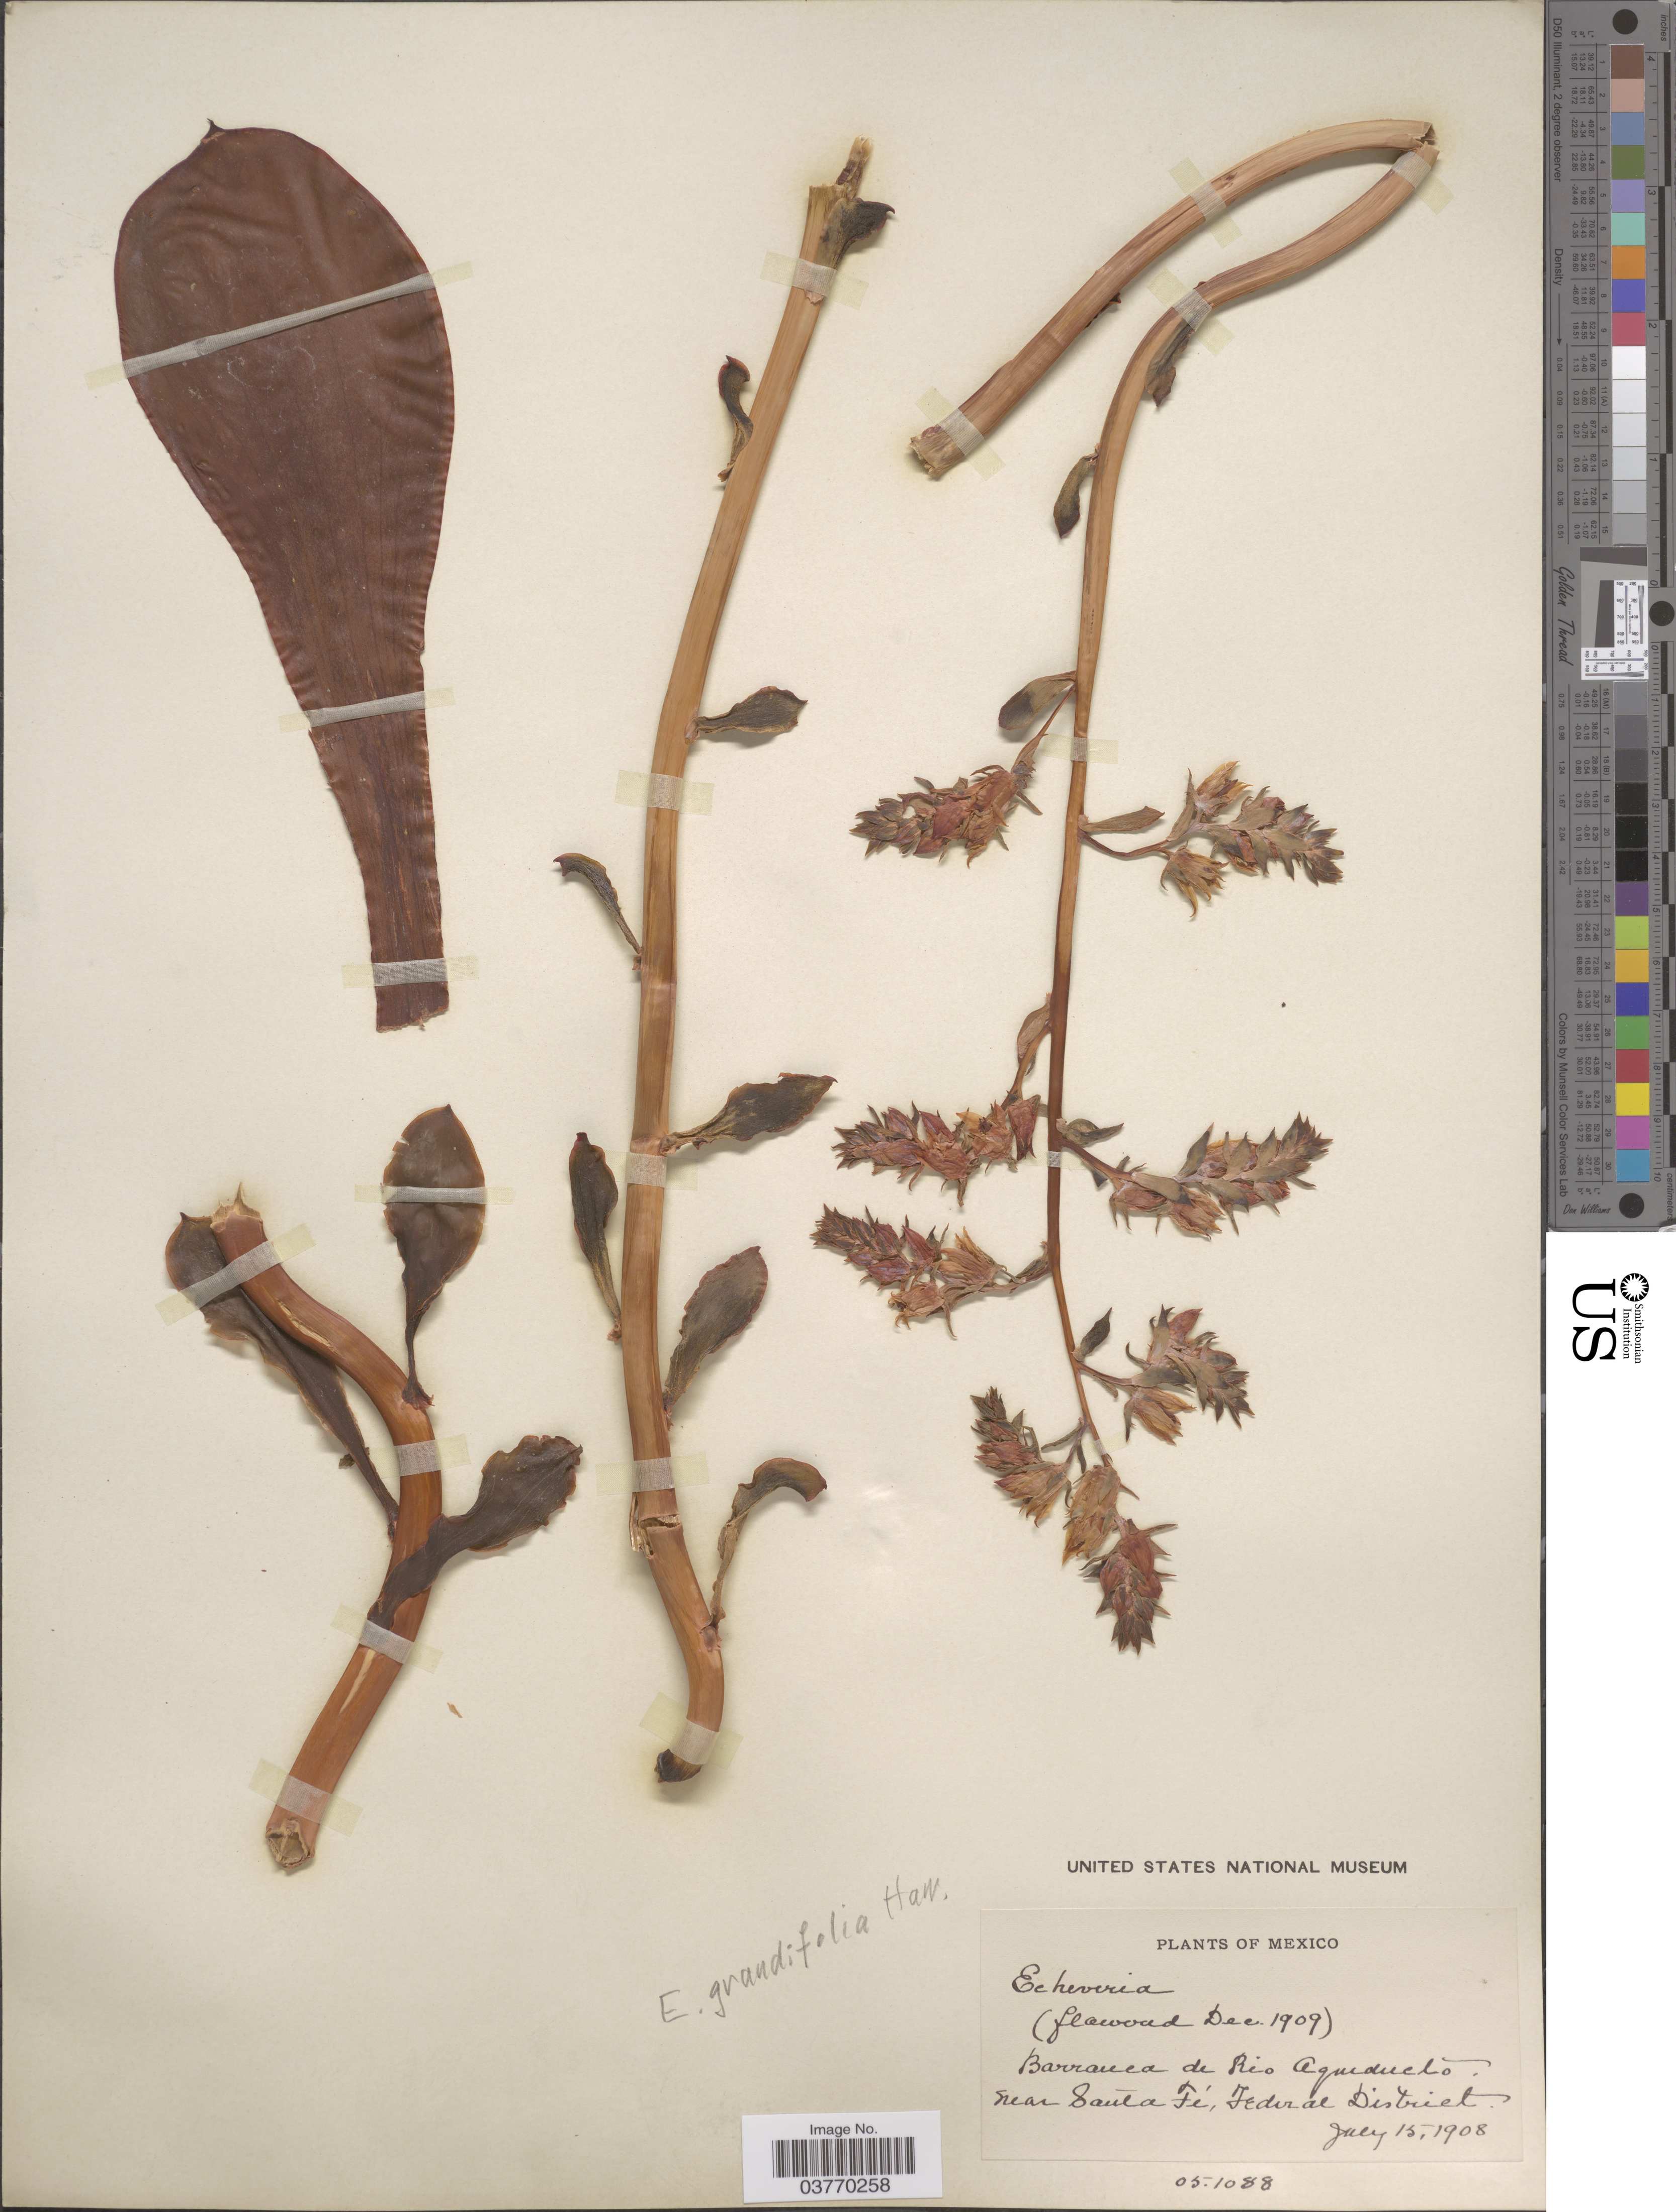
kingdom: Plantae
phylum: Tracheophyta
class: Magnoliopsida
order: Saxifragales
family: Crassulaceae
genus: Echeveria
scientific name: Echeveria grandifolia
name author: Haw.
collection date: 1908-07-15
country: Mexico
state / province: Distrito Federal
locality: Barranca de Rio Aqueducto, near Santa Fé.